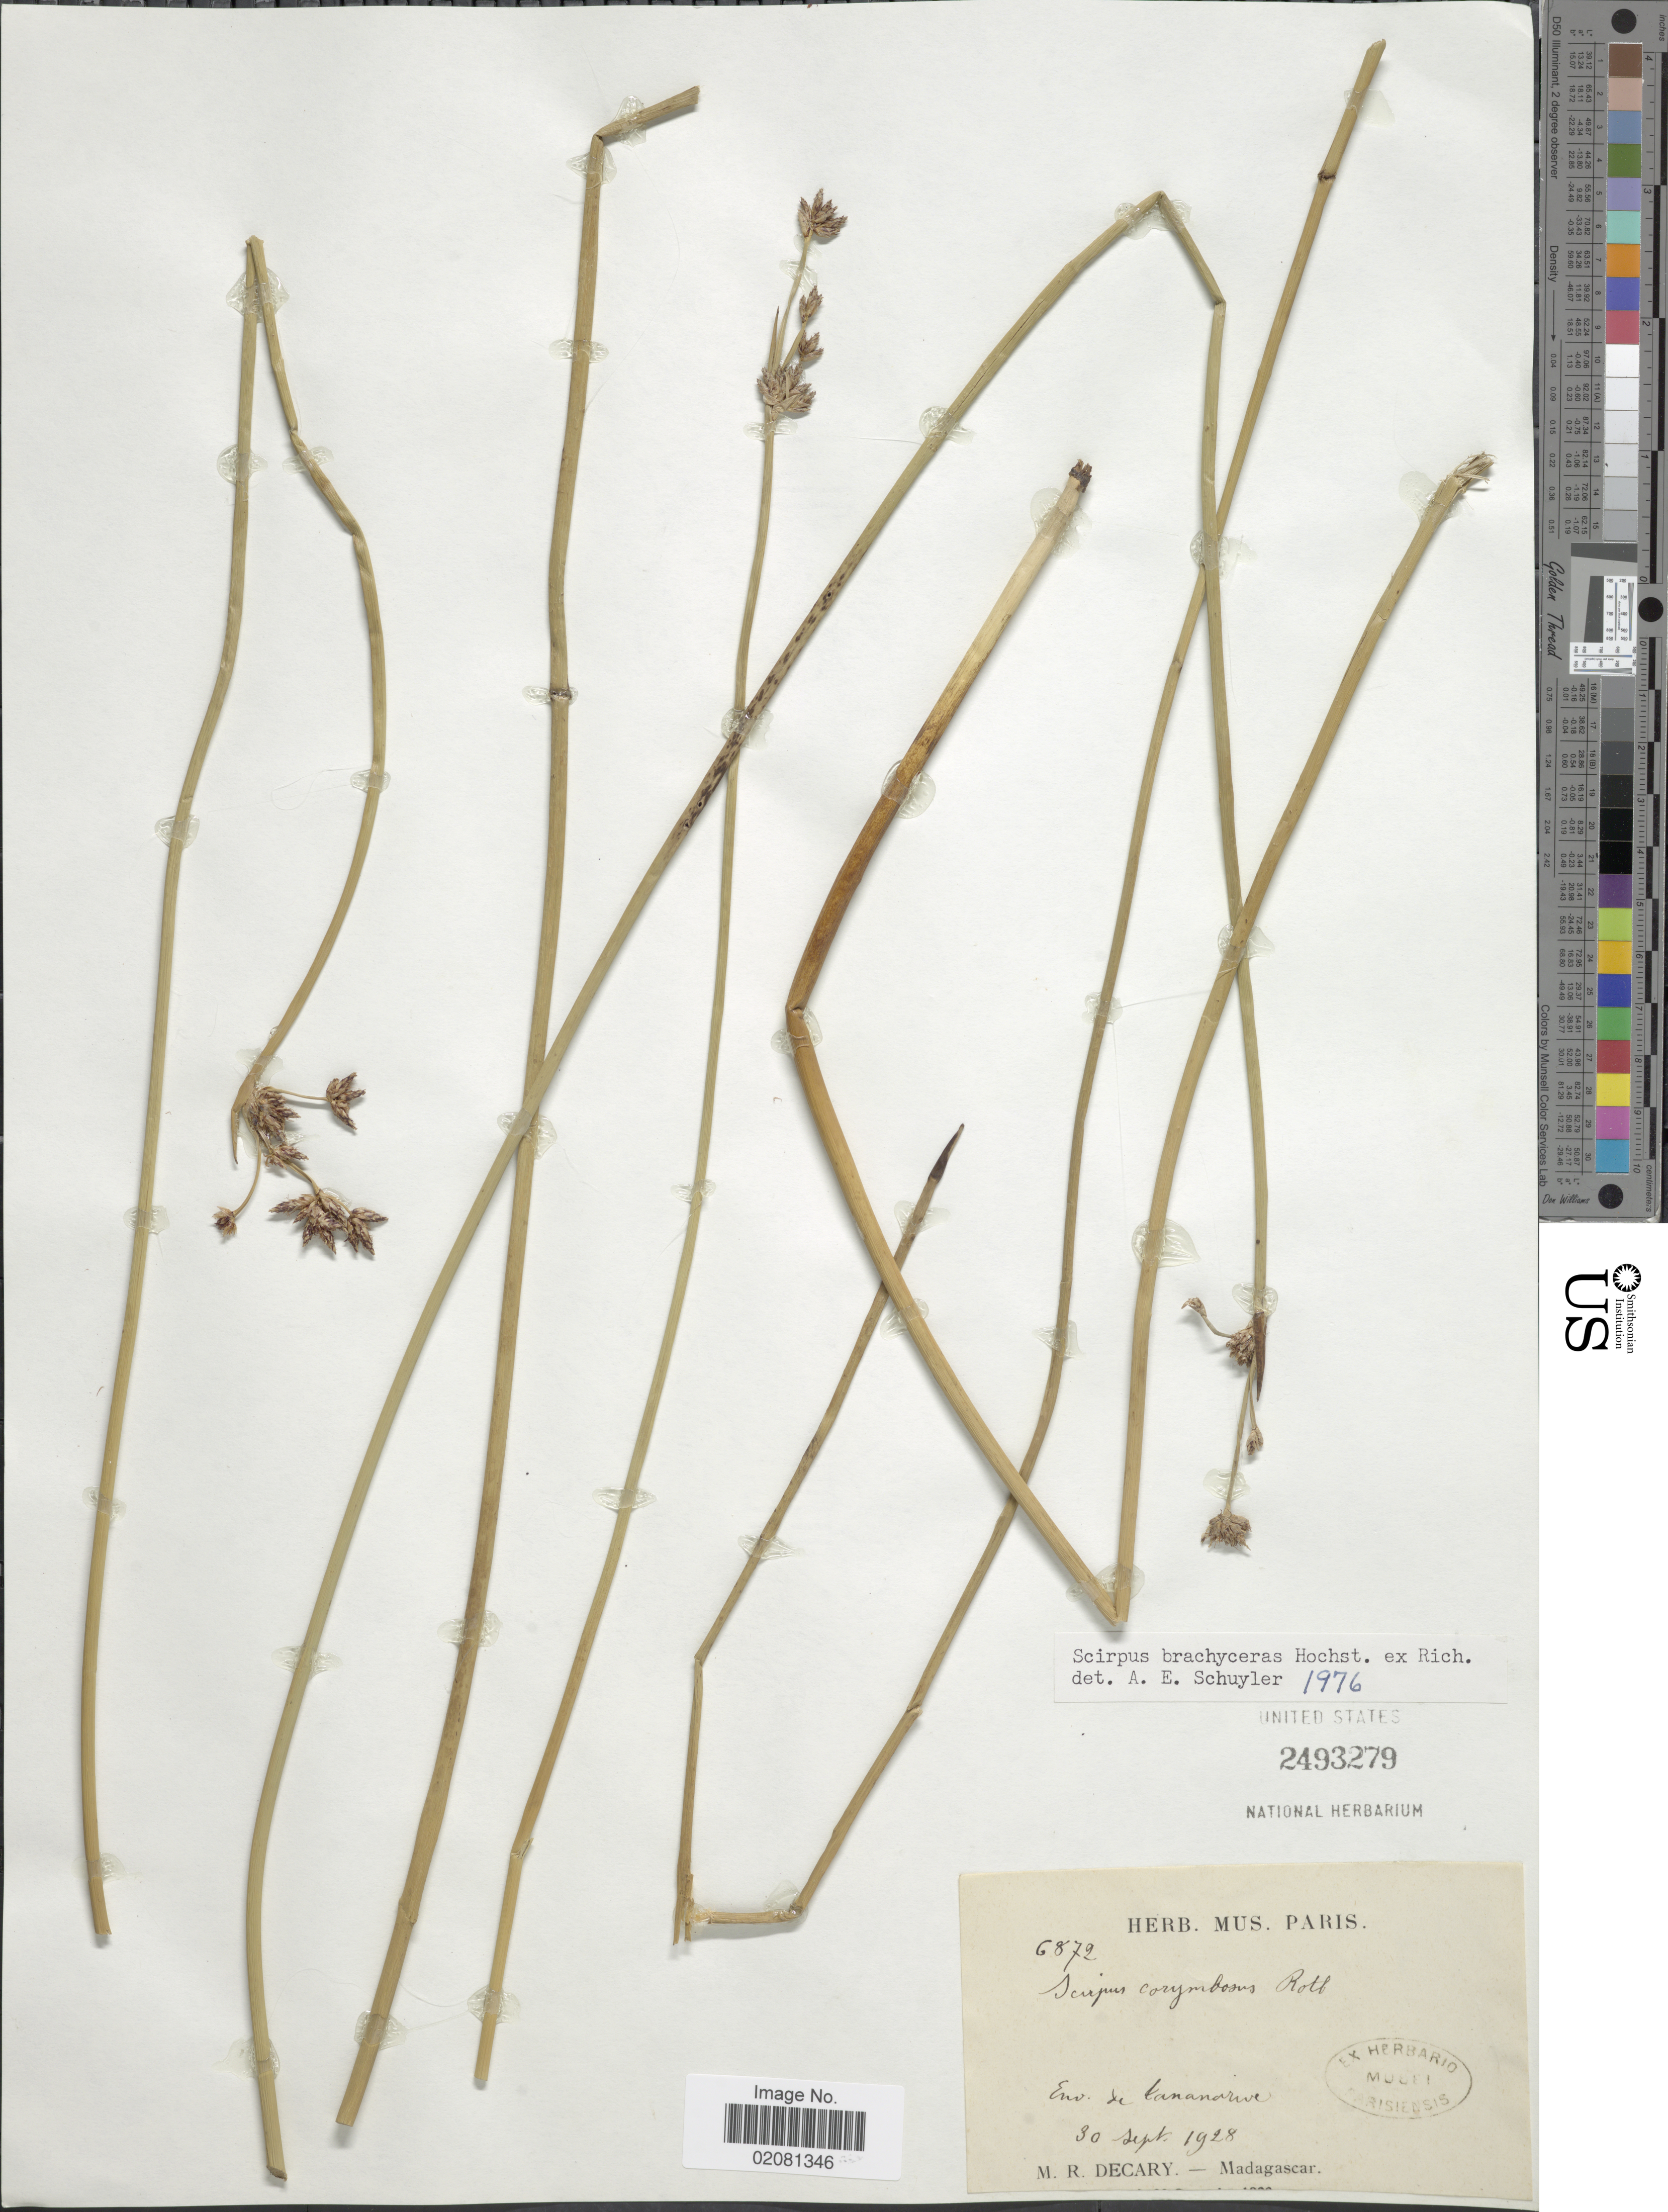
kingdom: Plantae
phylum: Tracheophyta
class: Liliopsida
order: Poales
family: Cyperaceae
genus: Schoenoplectus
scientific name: Schoenoplectus corymbosus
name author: (Roth ex Roem. & Schult.) J. Raynal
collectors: R. Decary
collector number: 6872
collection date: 1928-09-30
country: Madagascar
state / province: Analamanga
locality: Env. de Tananarive [vicinity of Antananarivo]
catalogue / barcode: US 2493279